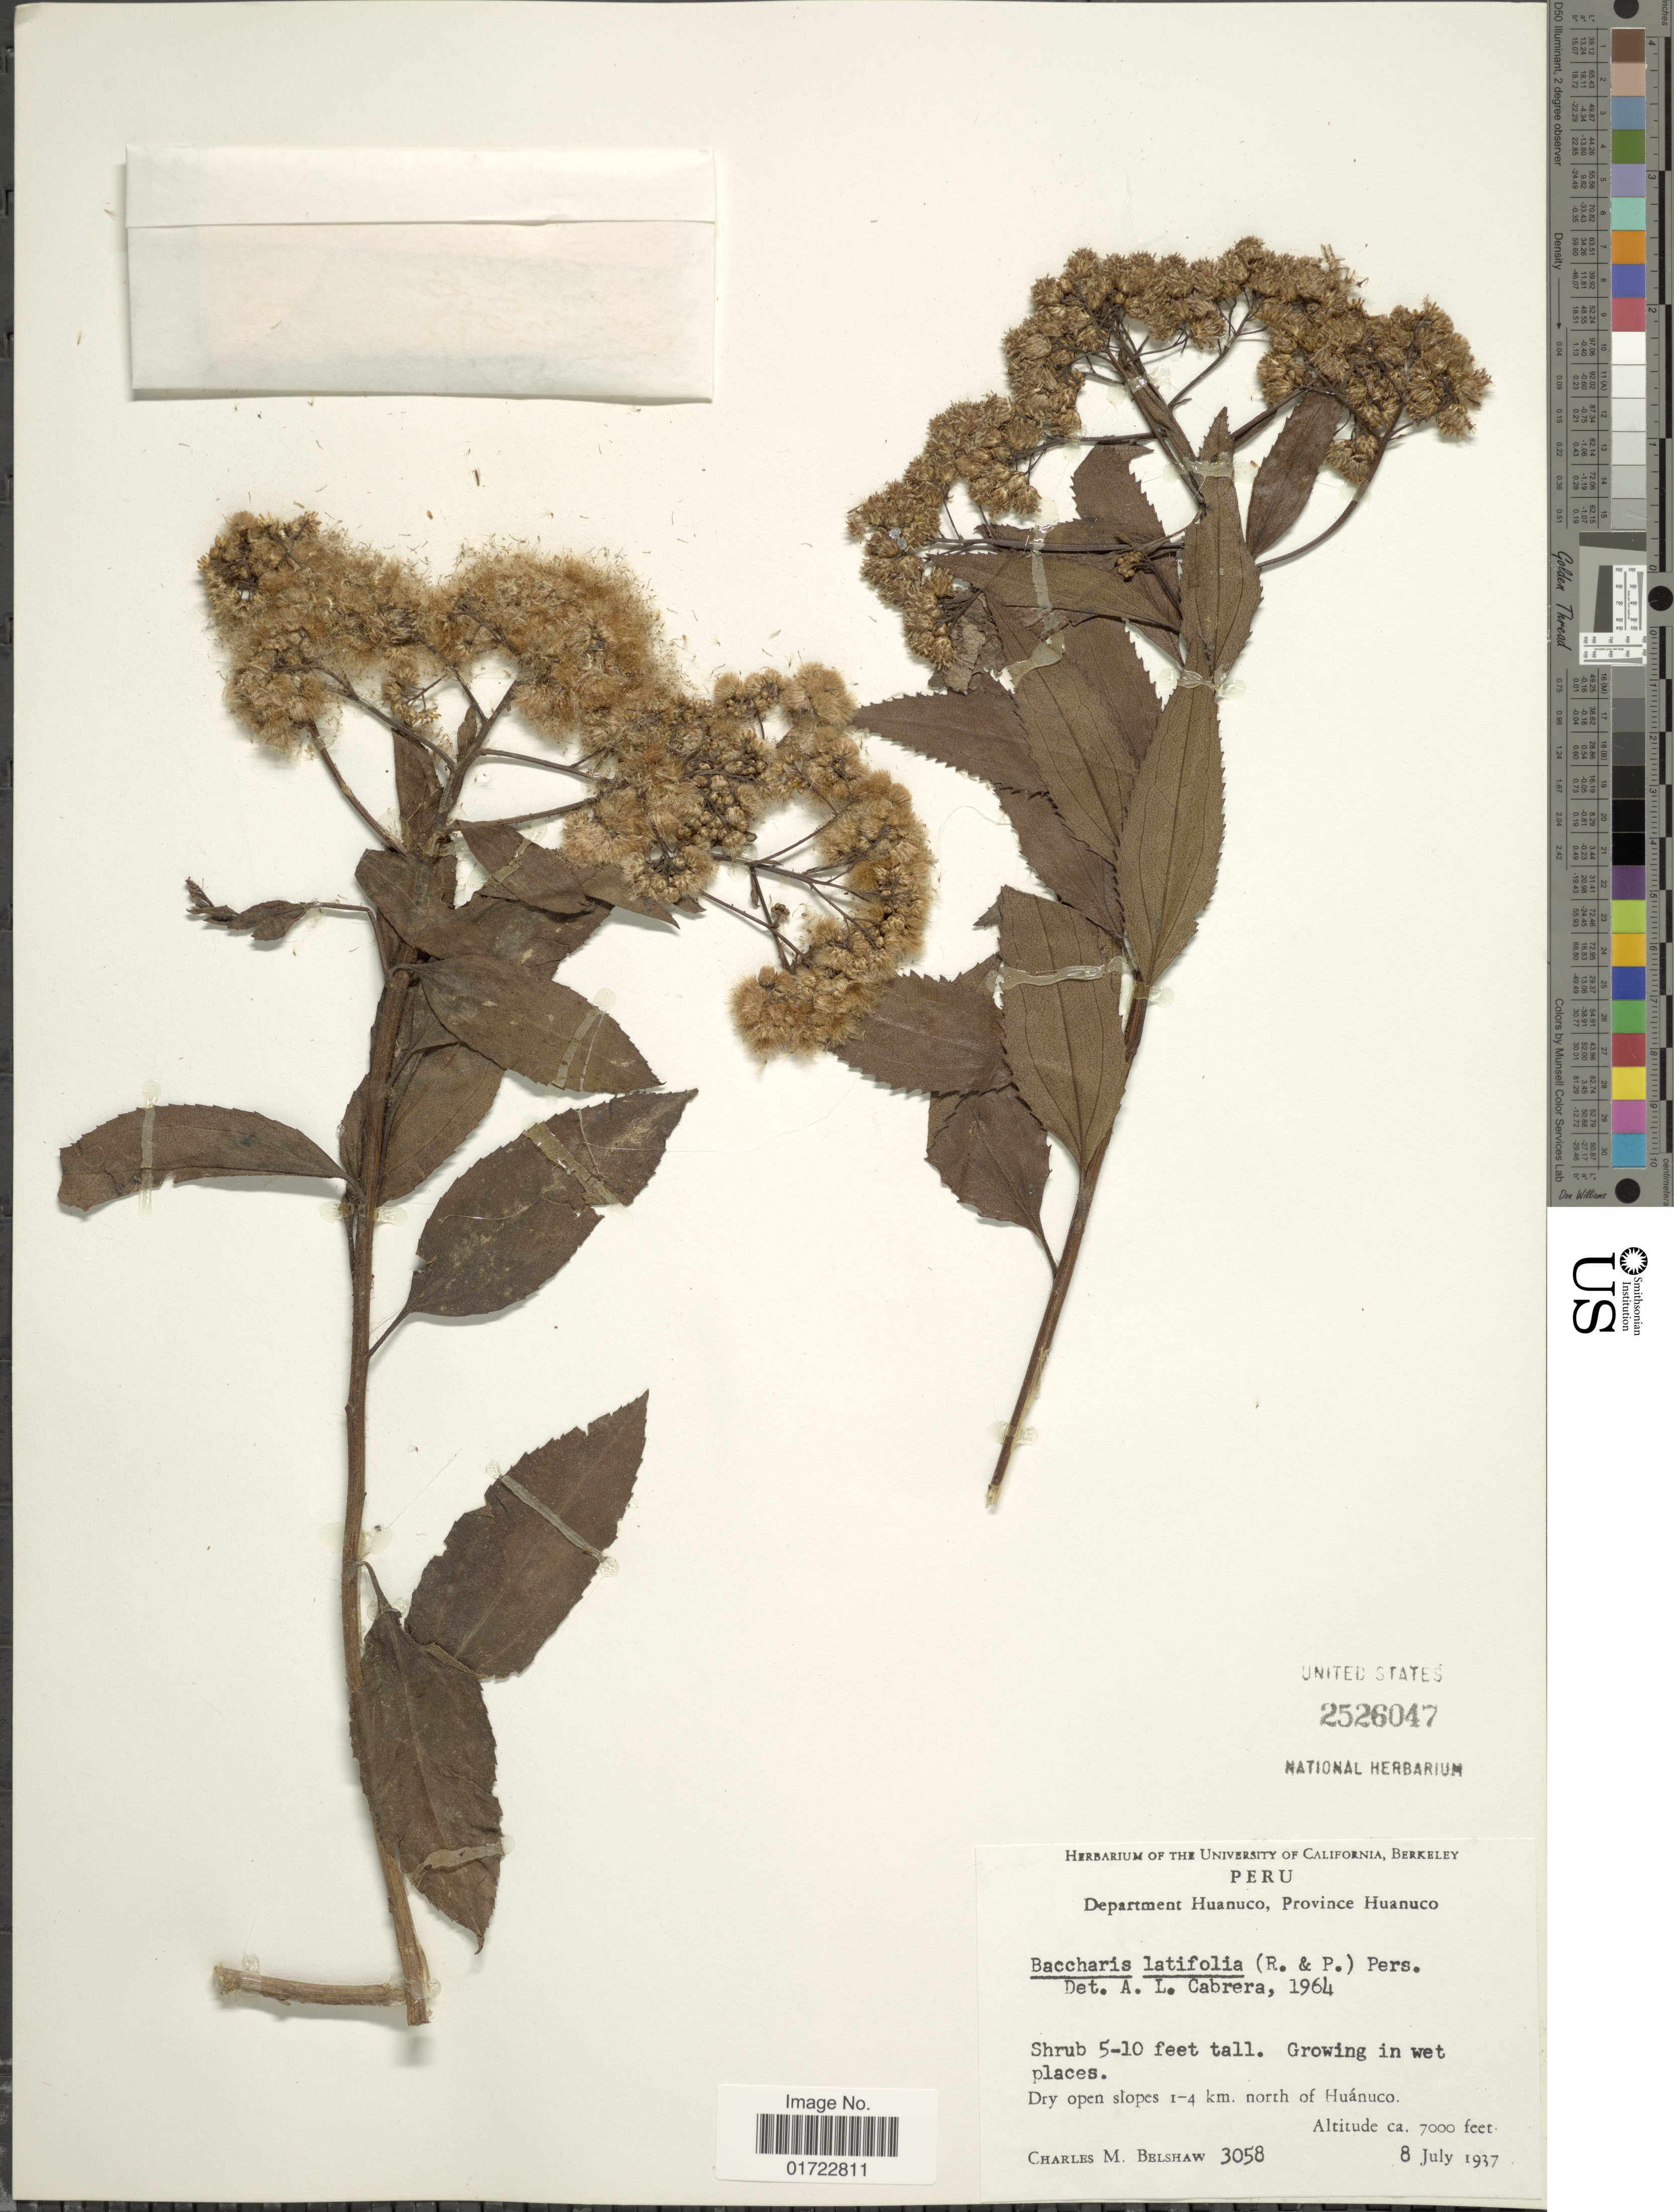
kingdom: Plantae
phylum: Tracheophyta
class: Magnoliopsida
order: Asterales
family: Asteraceae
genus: Baccharis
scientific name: Baccharis latifolia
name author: (Ruiz & Pav.) Pers.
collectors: C. Shaw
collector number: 3058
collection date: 1937-07-08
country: Peru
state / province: Huánuco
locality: Department Huanuco, 1-4 km. north of Huánuco.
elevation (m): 2134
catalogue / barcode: US 2526047